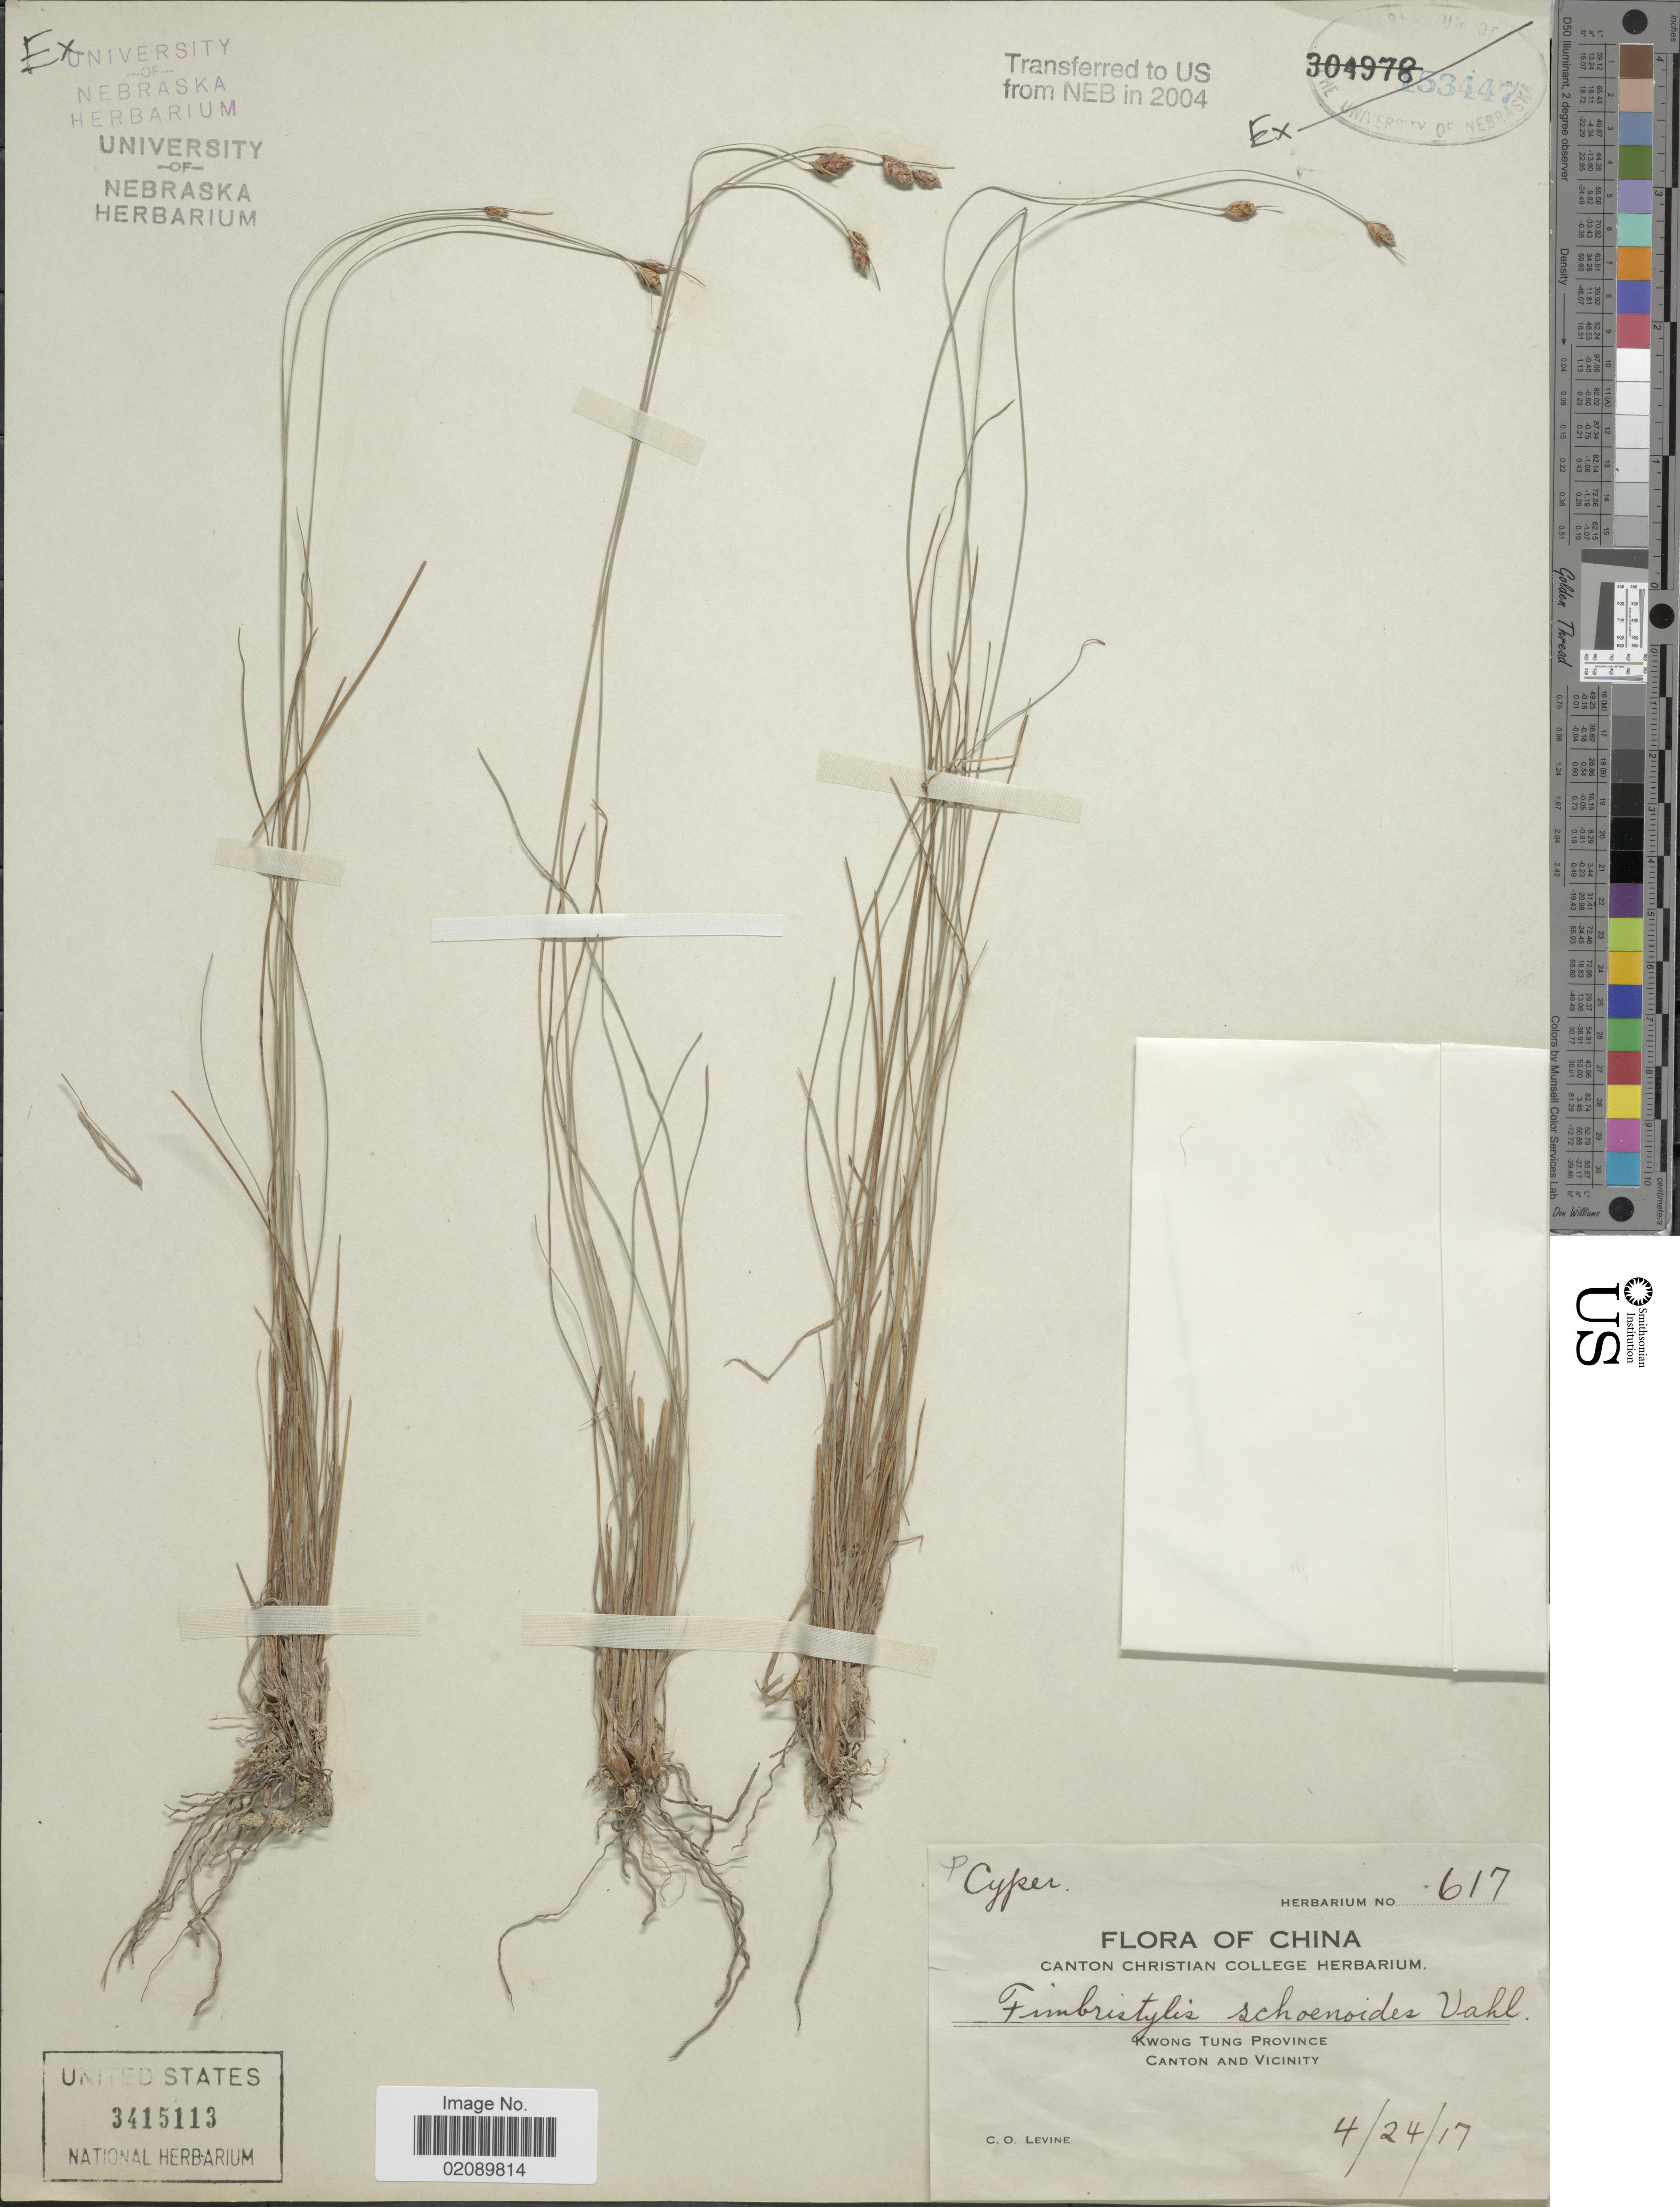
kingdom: Plantae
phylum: Tracheophyta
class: Liliopsida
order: Poales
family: Cyperaceae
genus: Fimbristylis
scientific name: Fimbristylis schoenoides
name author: (Retz.) Vahl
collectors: C. O. Levine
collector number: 617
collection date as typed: Transcribed d/m/y: 24/4/17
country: China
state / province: Guangdong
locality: Kwong Tung Province. Canton and Vicinity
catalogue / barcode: US 3415113